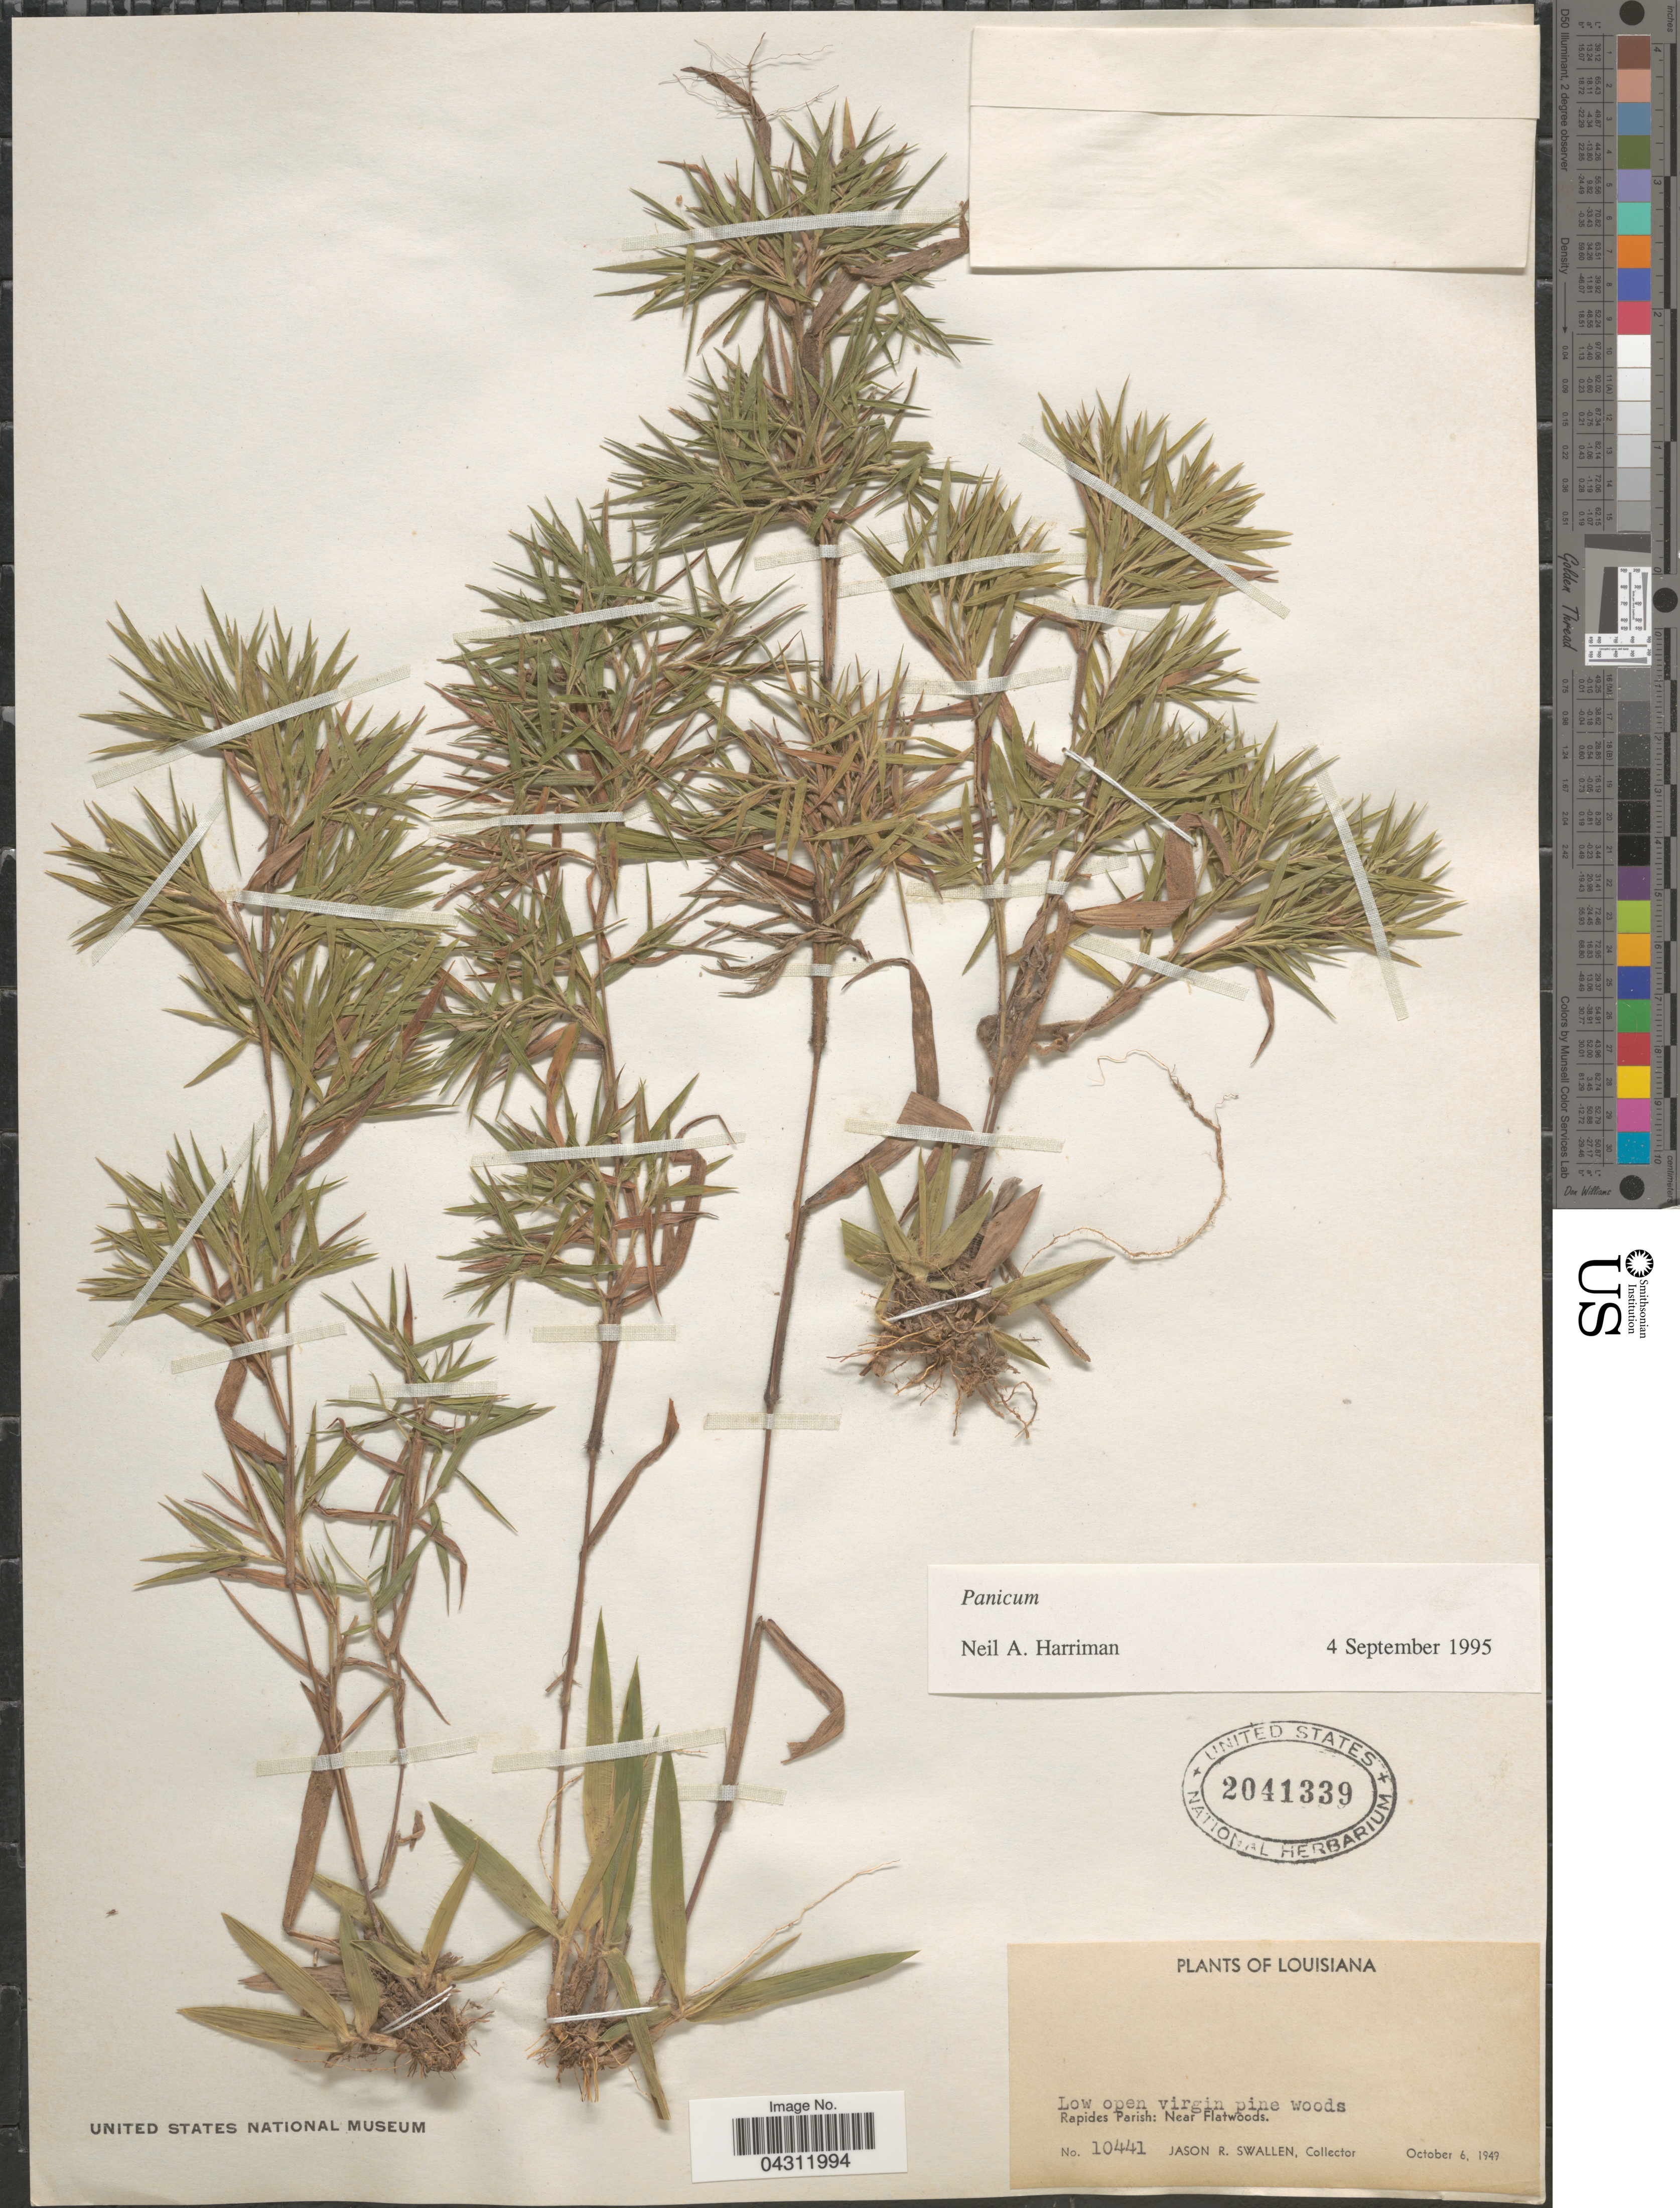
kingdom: Plantae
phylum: Tracheophyta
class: Liliopsida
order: Poales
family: Poaceae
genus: Panicum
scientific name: Panicum sp.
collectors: J. R. Swallen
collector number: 10441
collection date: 1949-10-06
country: United States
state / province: Louisiana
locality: Rapides Parish: Near Flatwoods.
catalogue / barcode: US 2041339